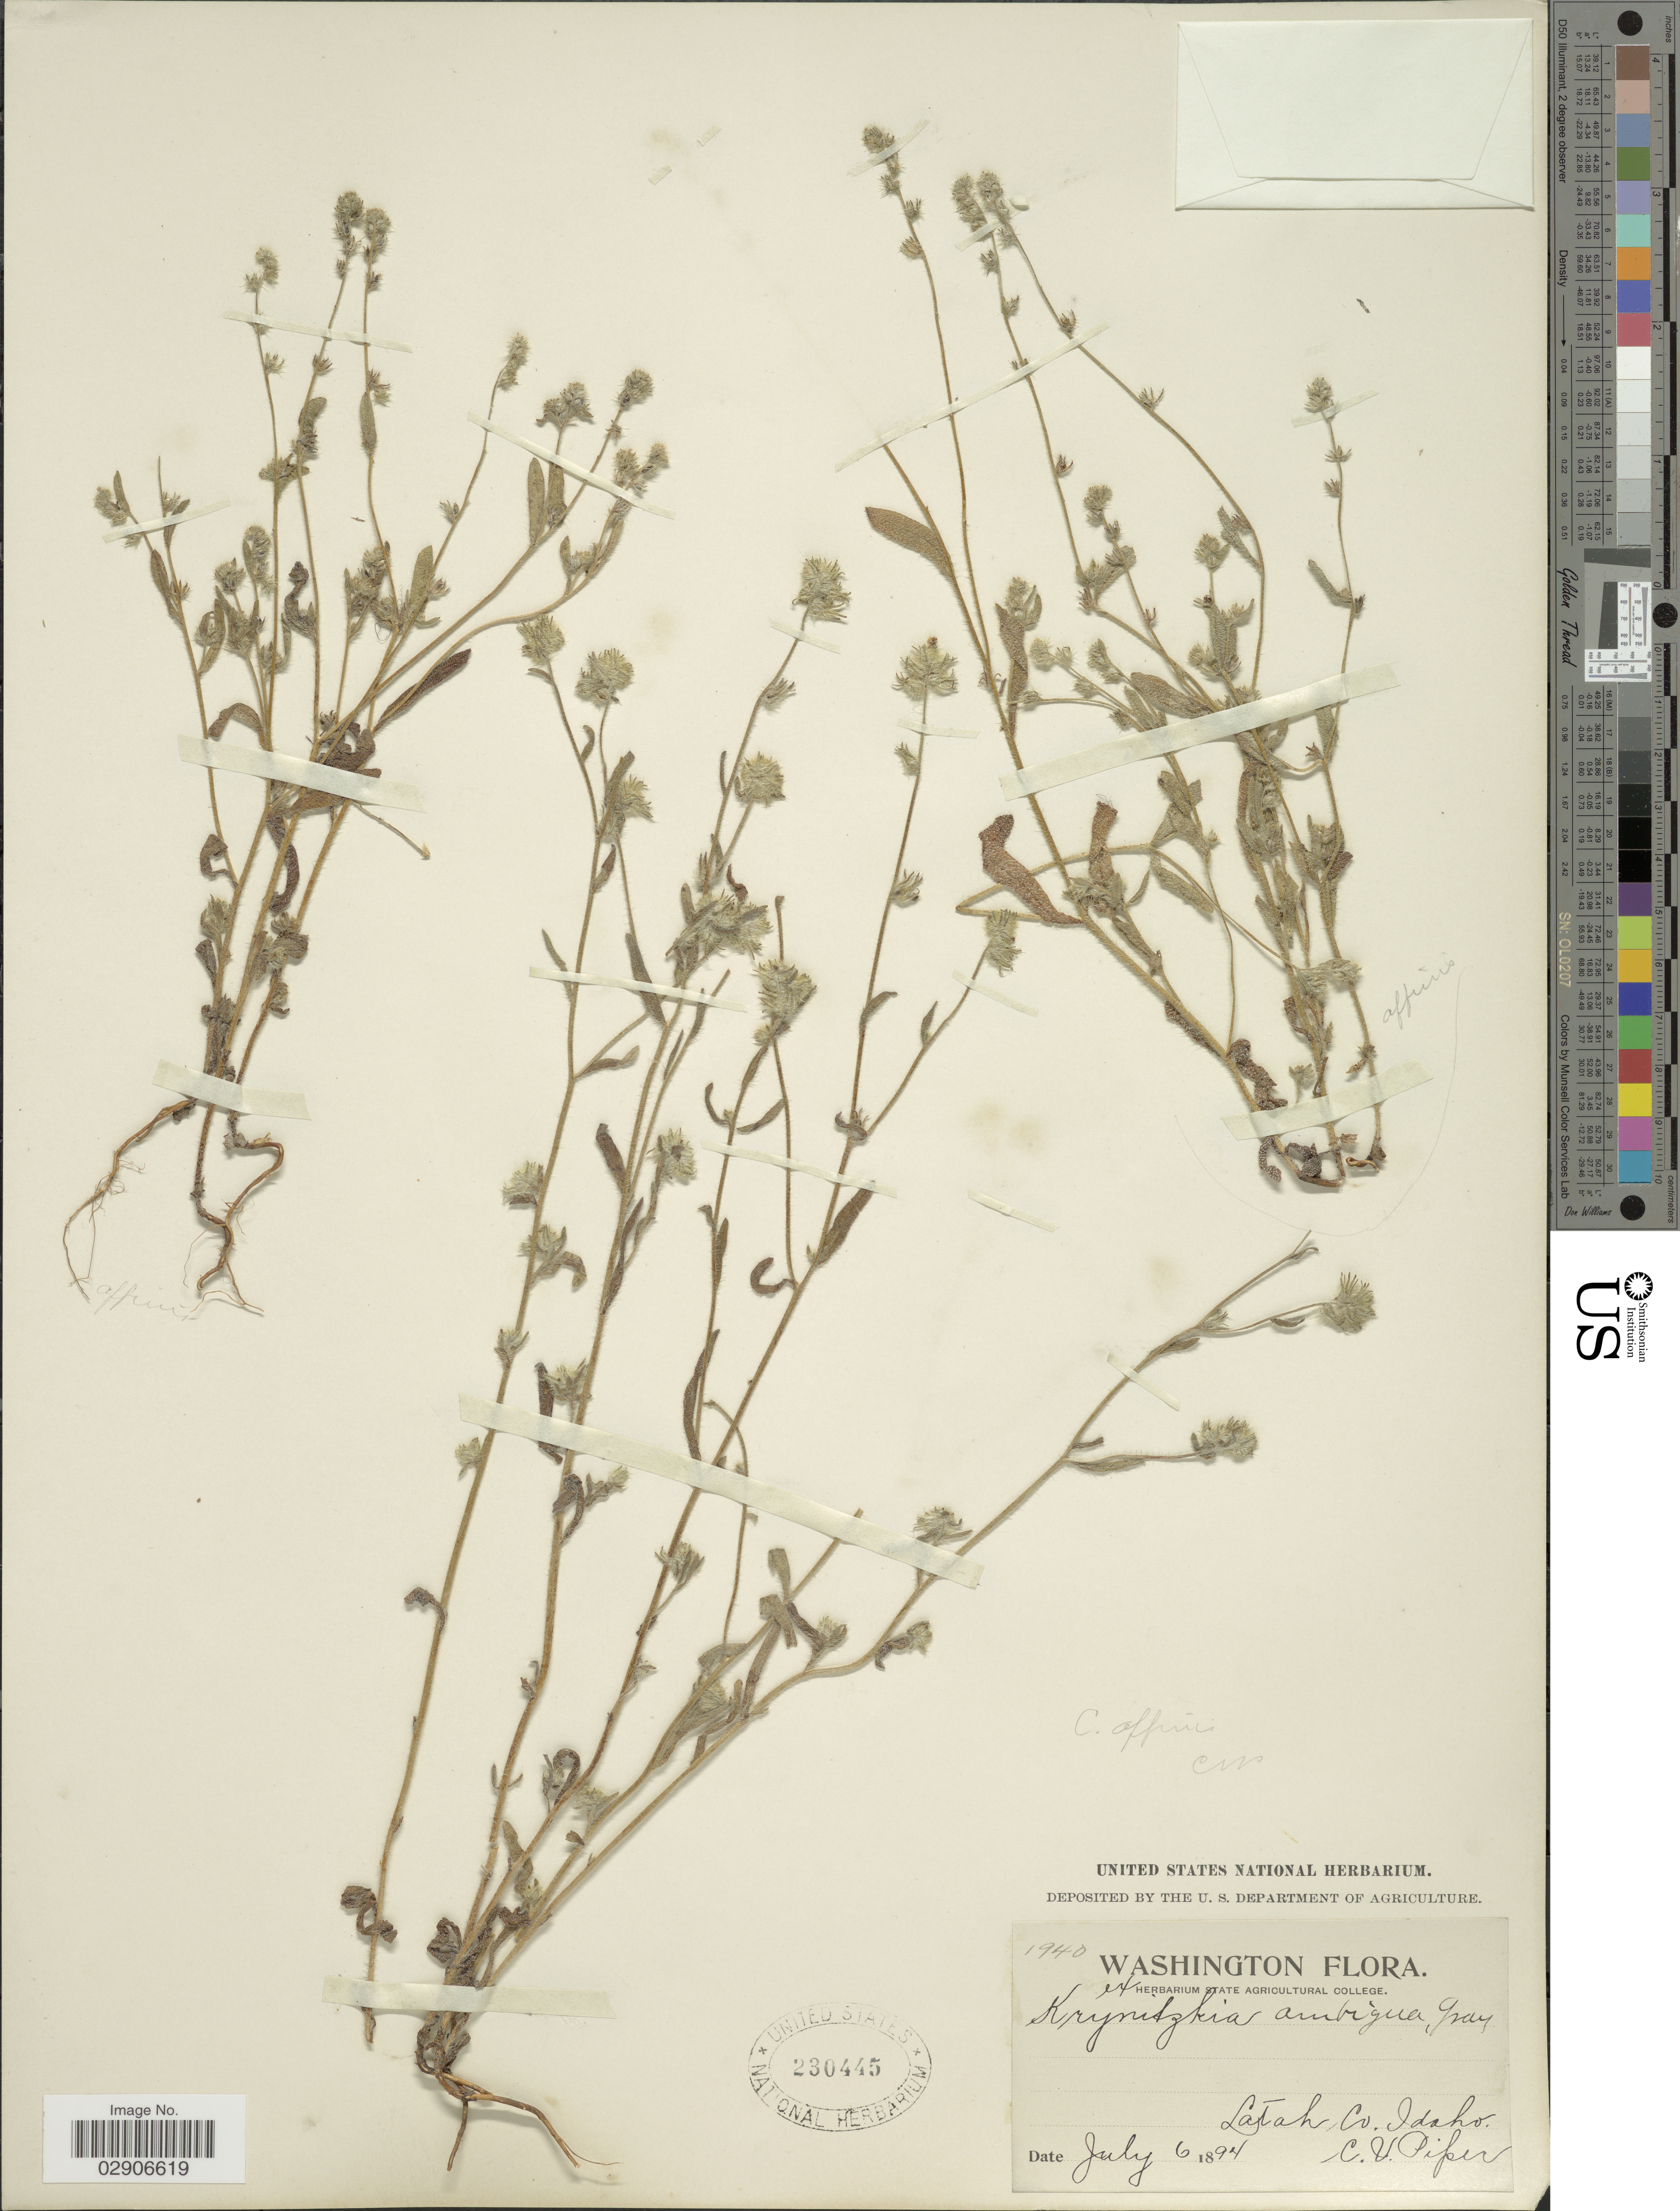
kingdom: Plantae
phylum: Tracheophyta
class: Magnoliopsida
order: Boraginales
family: Boraginaceae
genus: Cryptantha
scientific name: Cryptantha affinis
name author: (A. Gray) Greene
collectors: C. V. Piper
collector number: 1940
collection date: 1894-07-06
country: United States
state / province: Idaho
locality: Latah Co, Idaho.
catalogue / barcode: US 230445